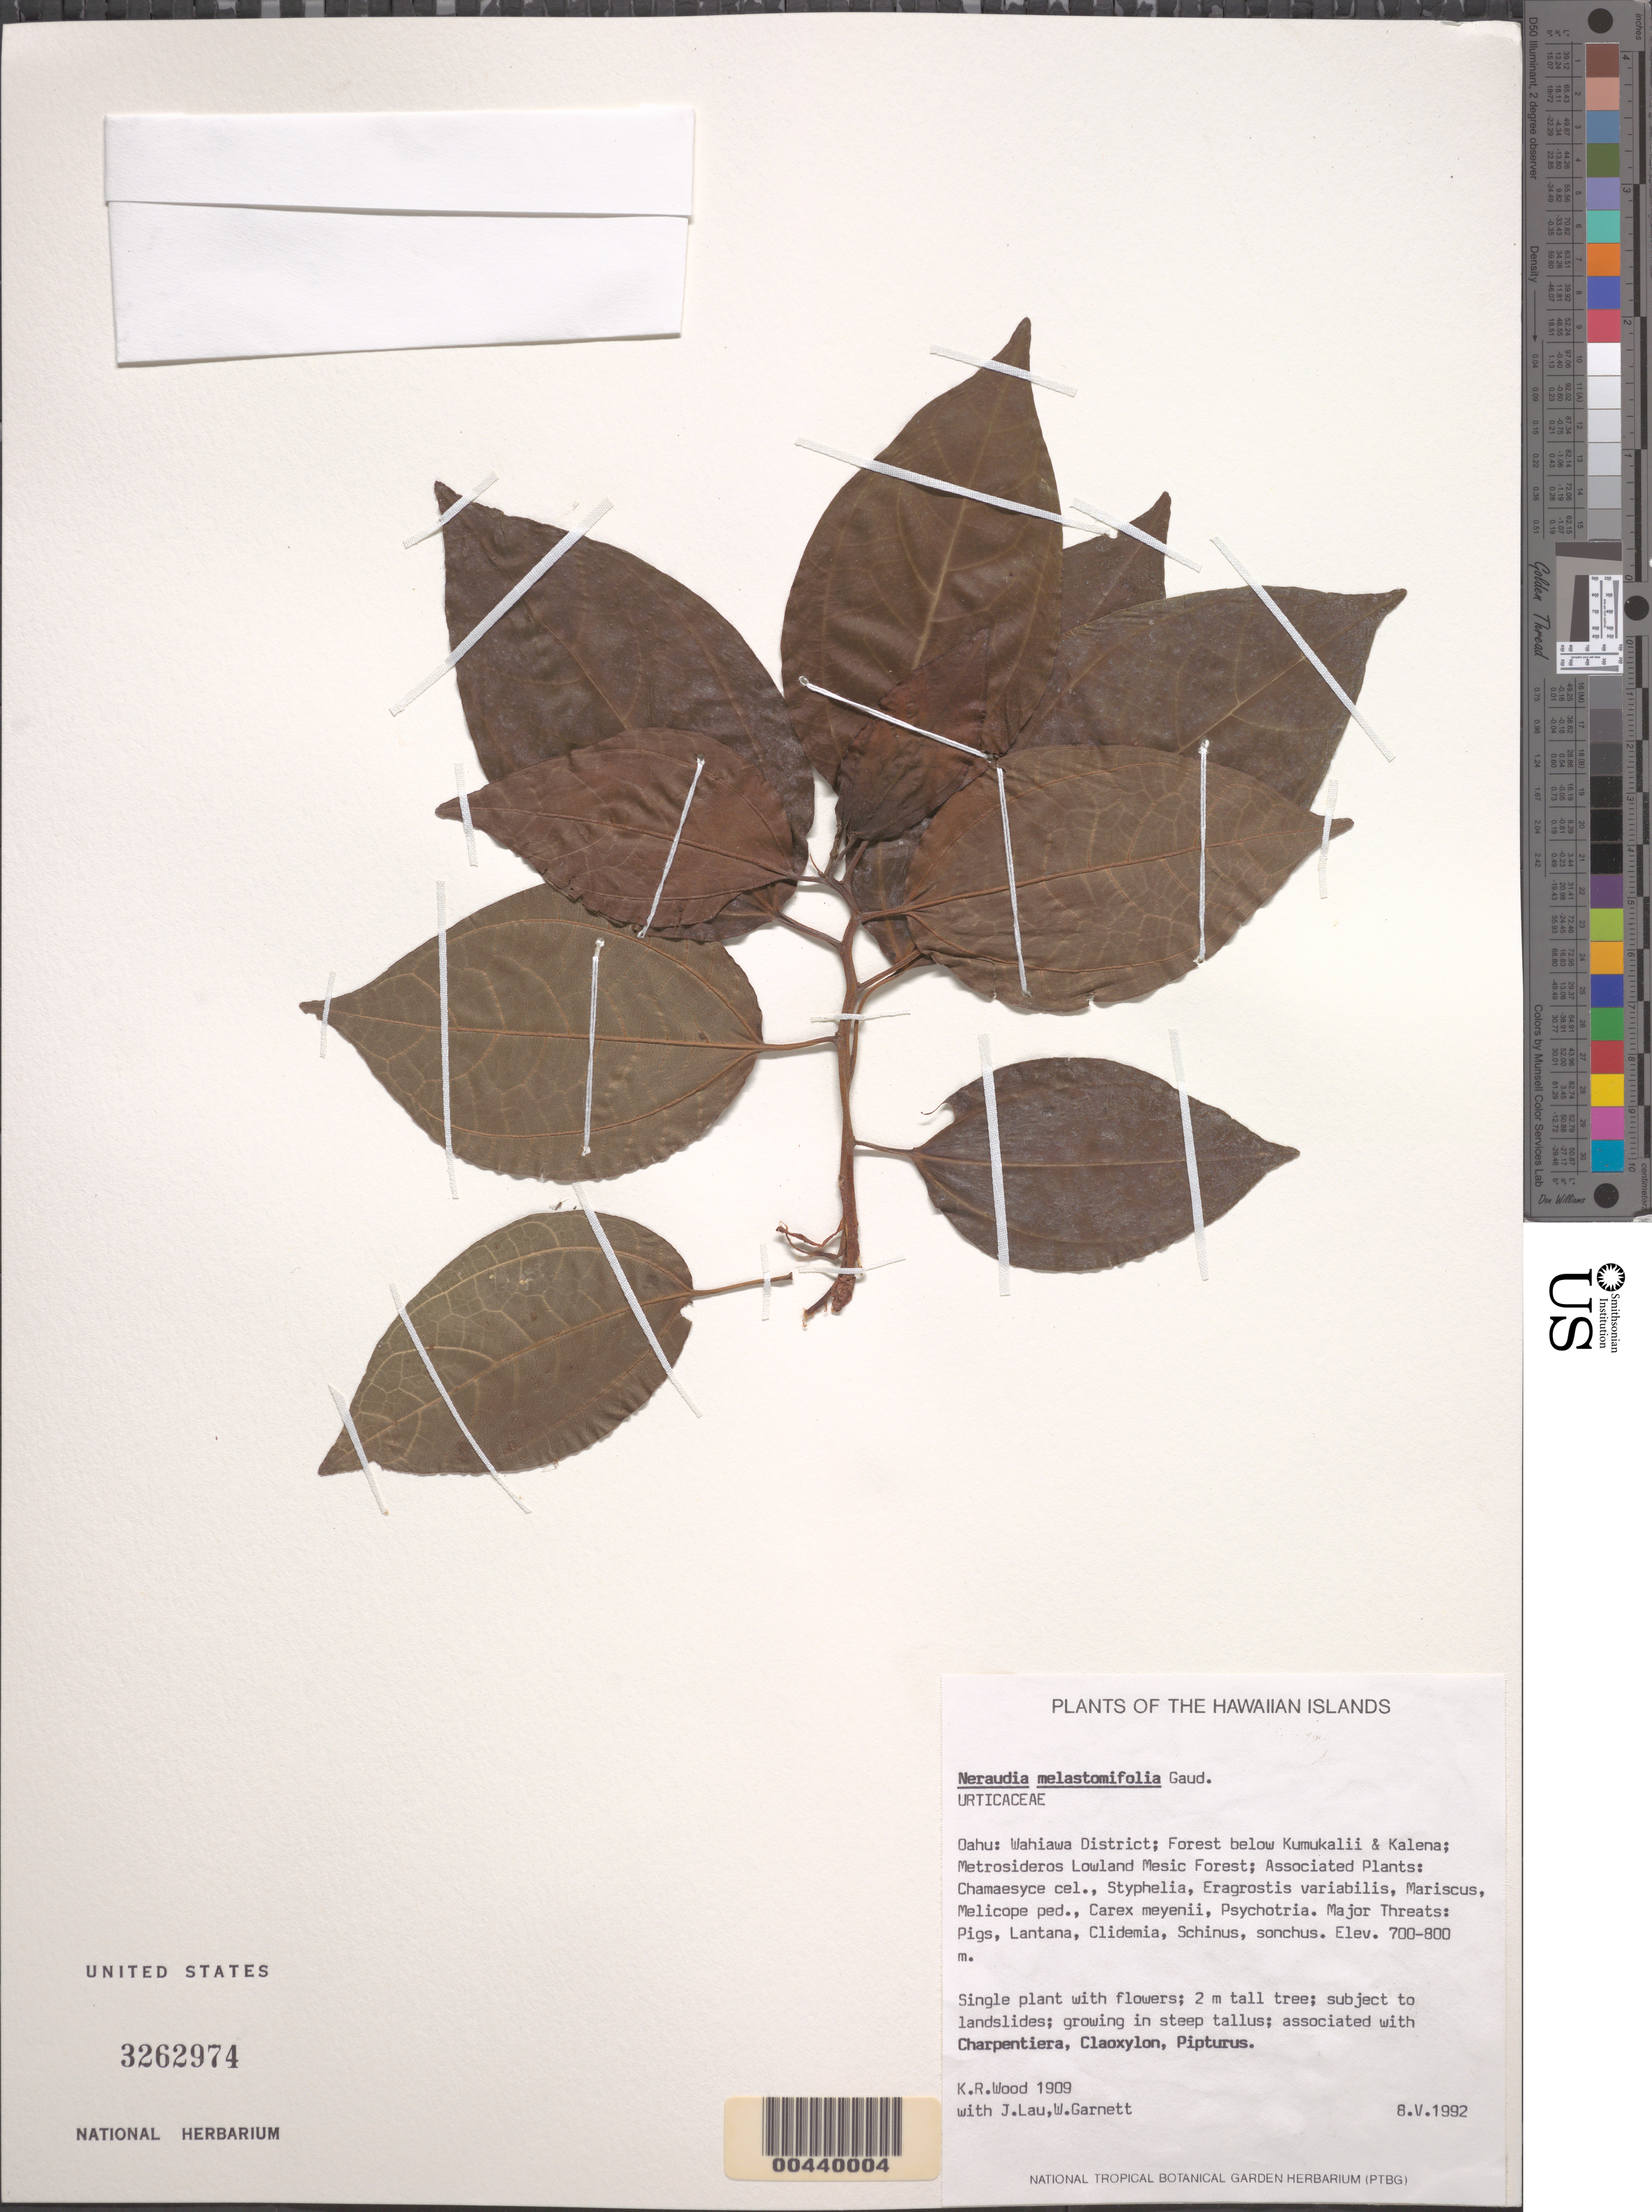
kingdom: Plantae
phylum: Tracheophyta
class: Magnoliopsida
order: Rosales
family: Urticaceae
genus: Neraudia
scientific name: Neraudia melastomifolia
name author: Gaudich.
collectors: K. R. Wood, J. Lau & W. Garnett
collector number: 1909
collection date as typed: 8 May 1992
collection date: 1992-05-08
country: United States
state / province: Hawaii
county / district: Honolulu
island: Oahu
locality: Wahiawa District, Forest below Kumukalii and Kalena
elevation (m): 700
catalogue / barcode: US 3262974